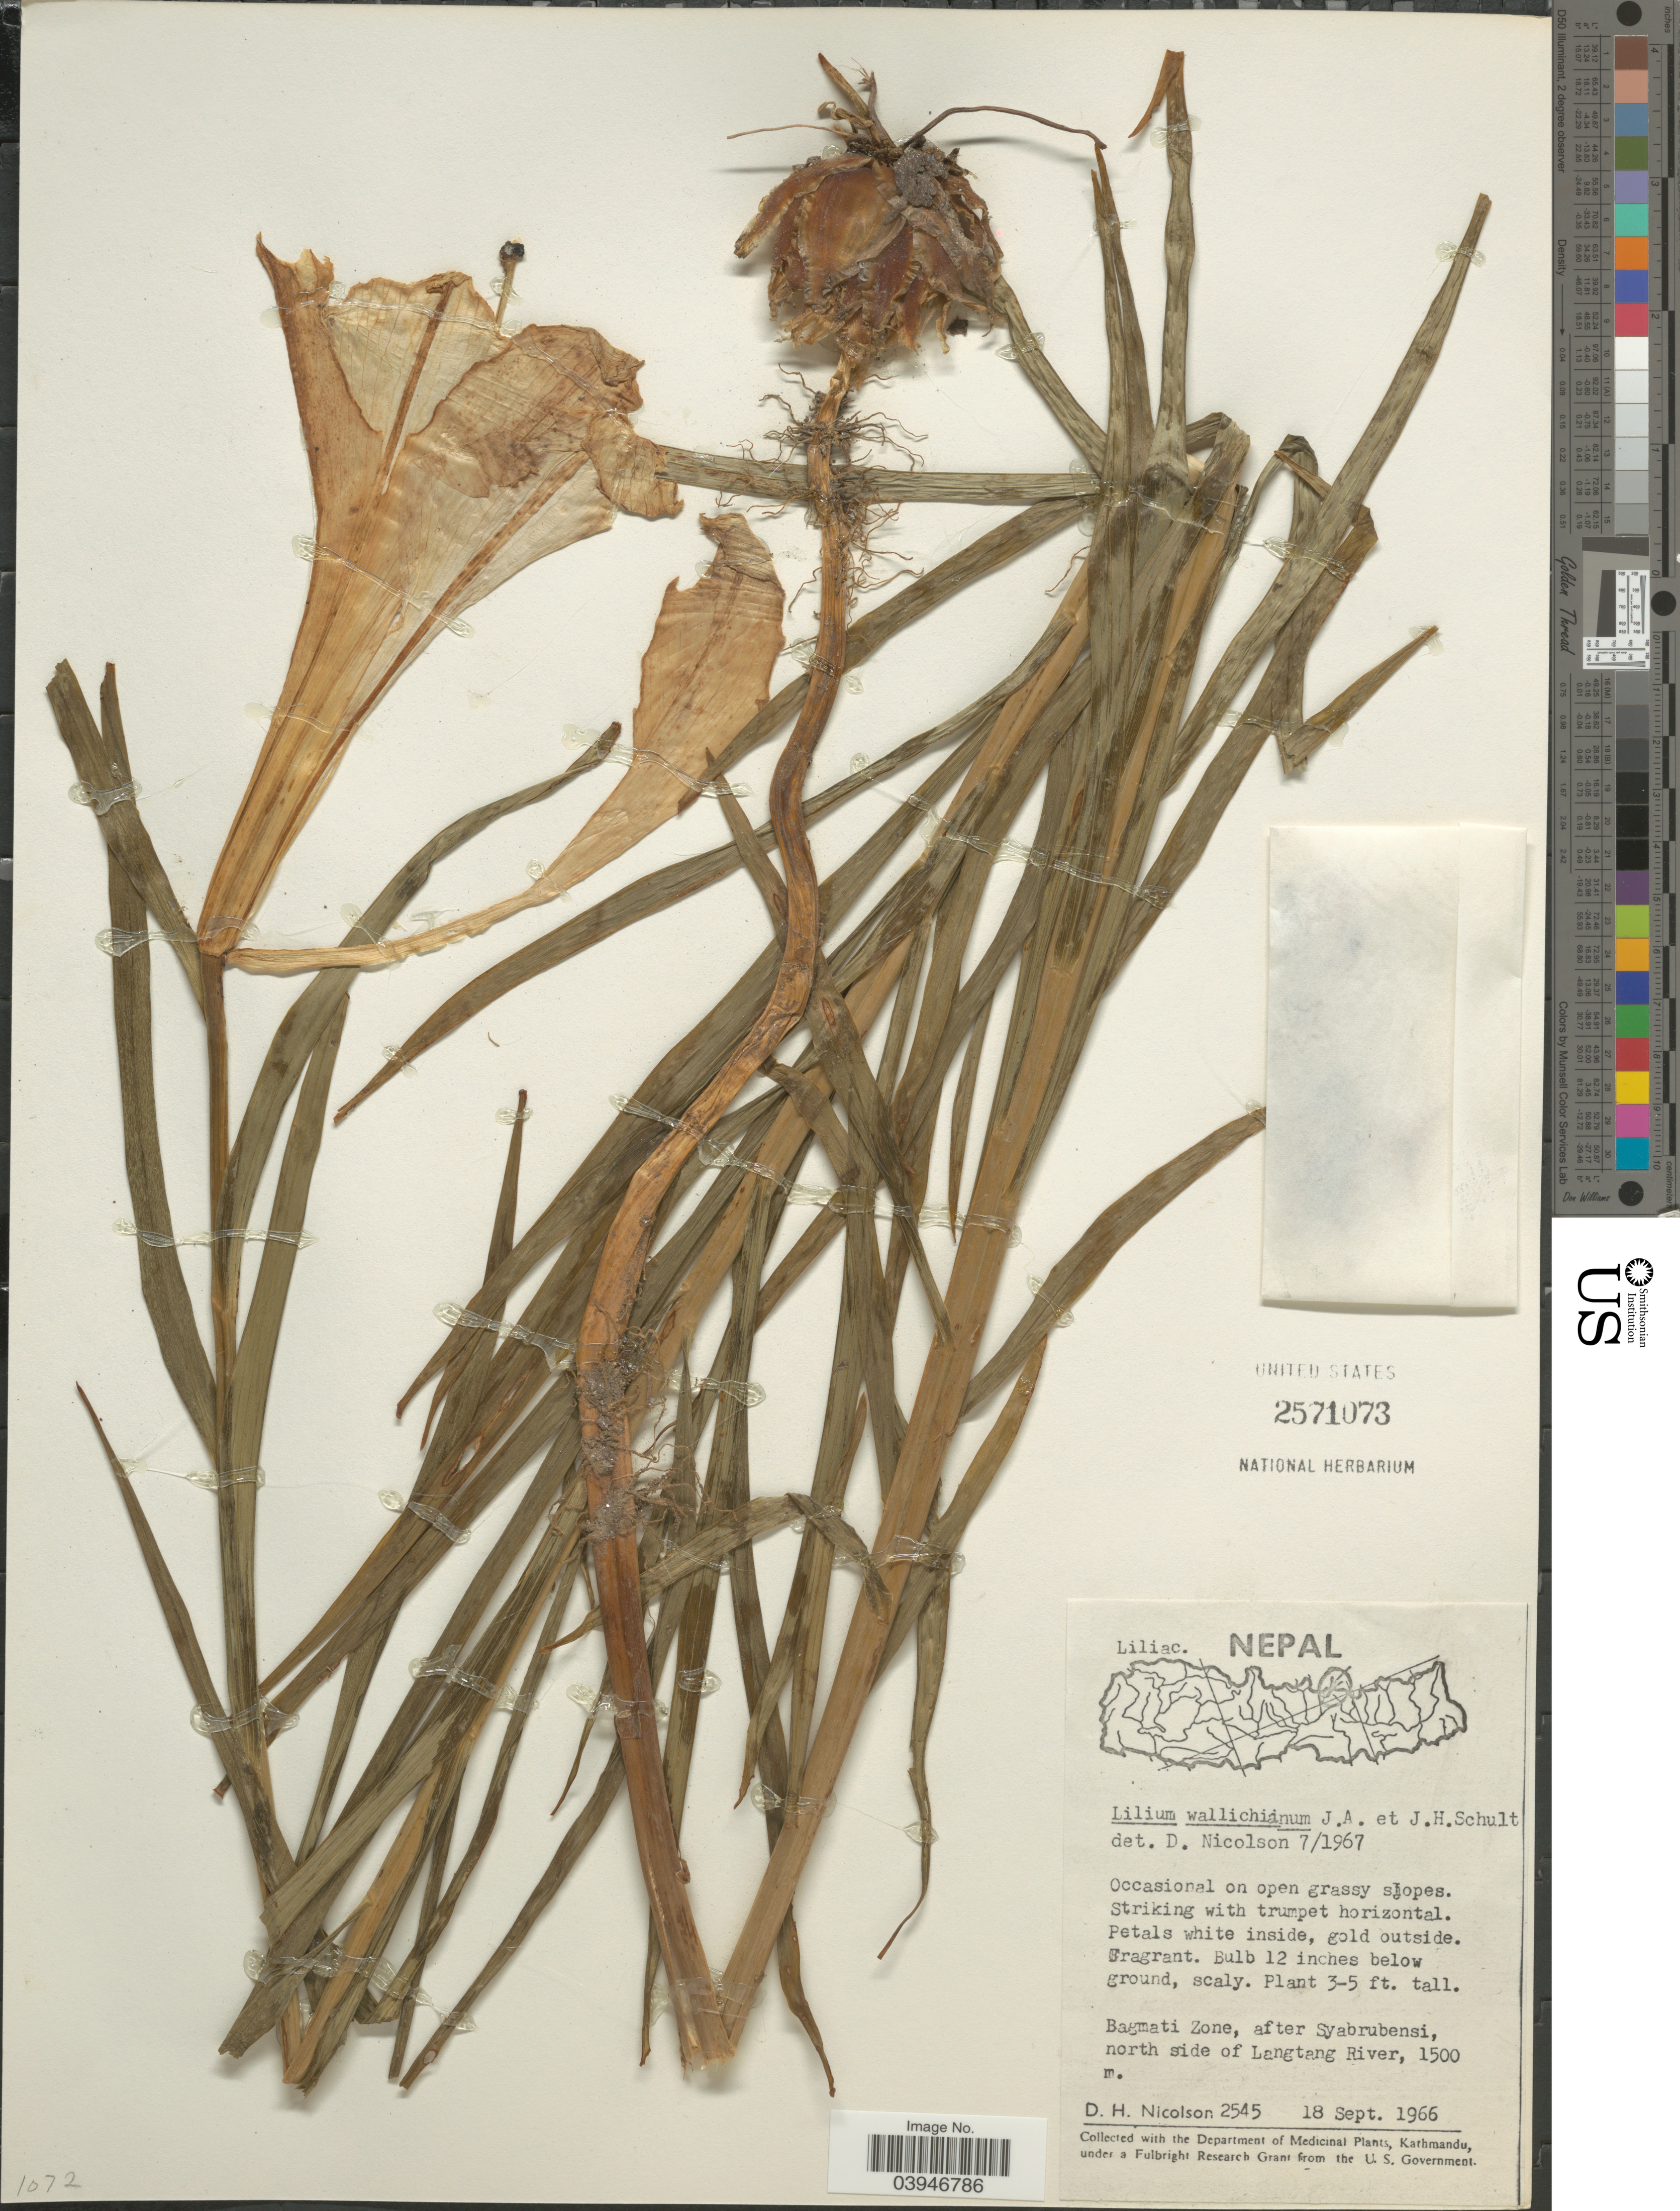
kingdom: Plantae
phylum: Tracheophyta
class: Liliopsida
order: Liliales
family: Liliaceae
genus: Lilium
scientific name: Lilium wallichianum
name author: Schult. & Schult. f.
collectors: D. H. Nicolson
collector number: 2545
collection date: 1966-09-18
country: Nepal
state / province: Bagmati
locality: Bagmati Zone, after Syabrubensi, north side of Langtang River.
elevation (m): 1500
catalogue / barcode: US 2571073